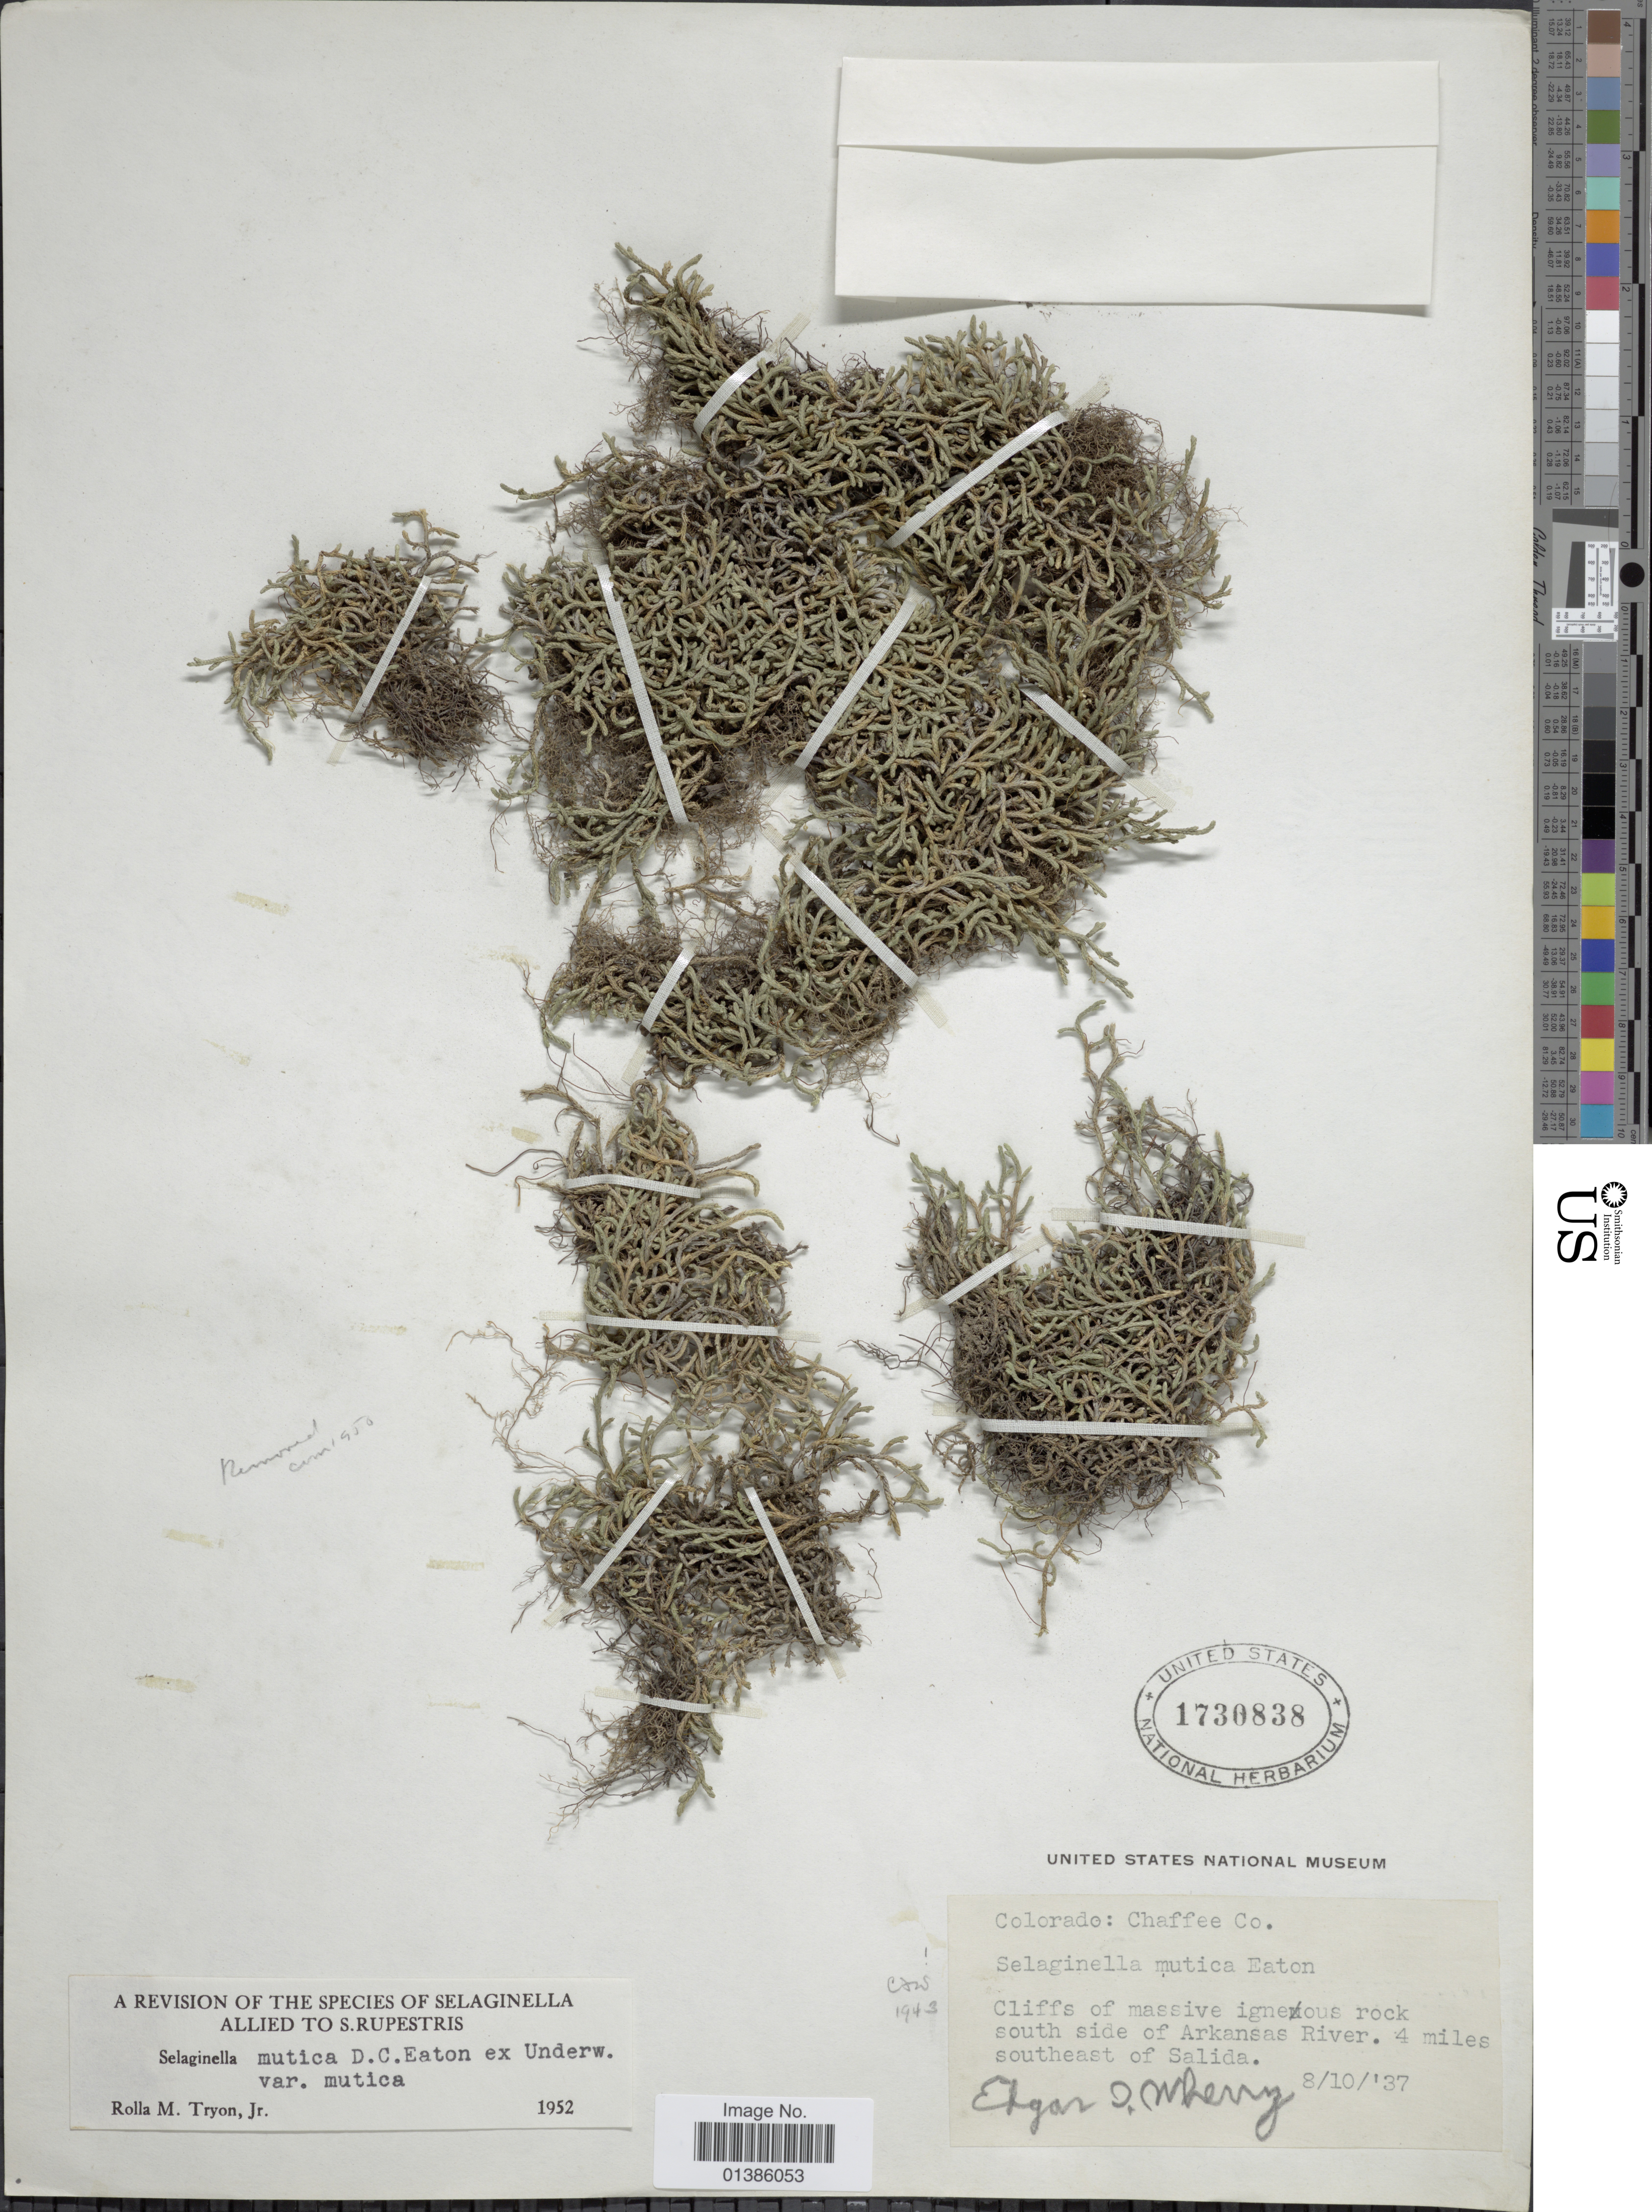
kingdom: Plantae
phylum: Tracheophyta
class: Lycopodiopsida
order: Selaginellales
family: Selaginellaceae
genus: Selaginella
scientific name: Selaginella mutica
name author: D.C. Eaton in Underw.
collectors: E. Wherry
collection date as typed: Transcribed d/m/y: 10/8/37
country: United States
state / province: Colorado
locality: Chaffee Co. Cliffs of massive igneous rock south side of Arkansas River. 4 miles southeast of Salida.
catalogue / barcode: US 1730838